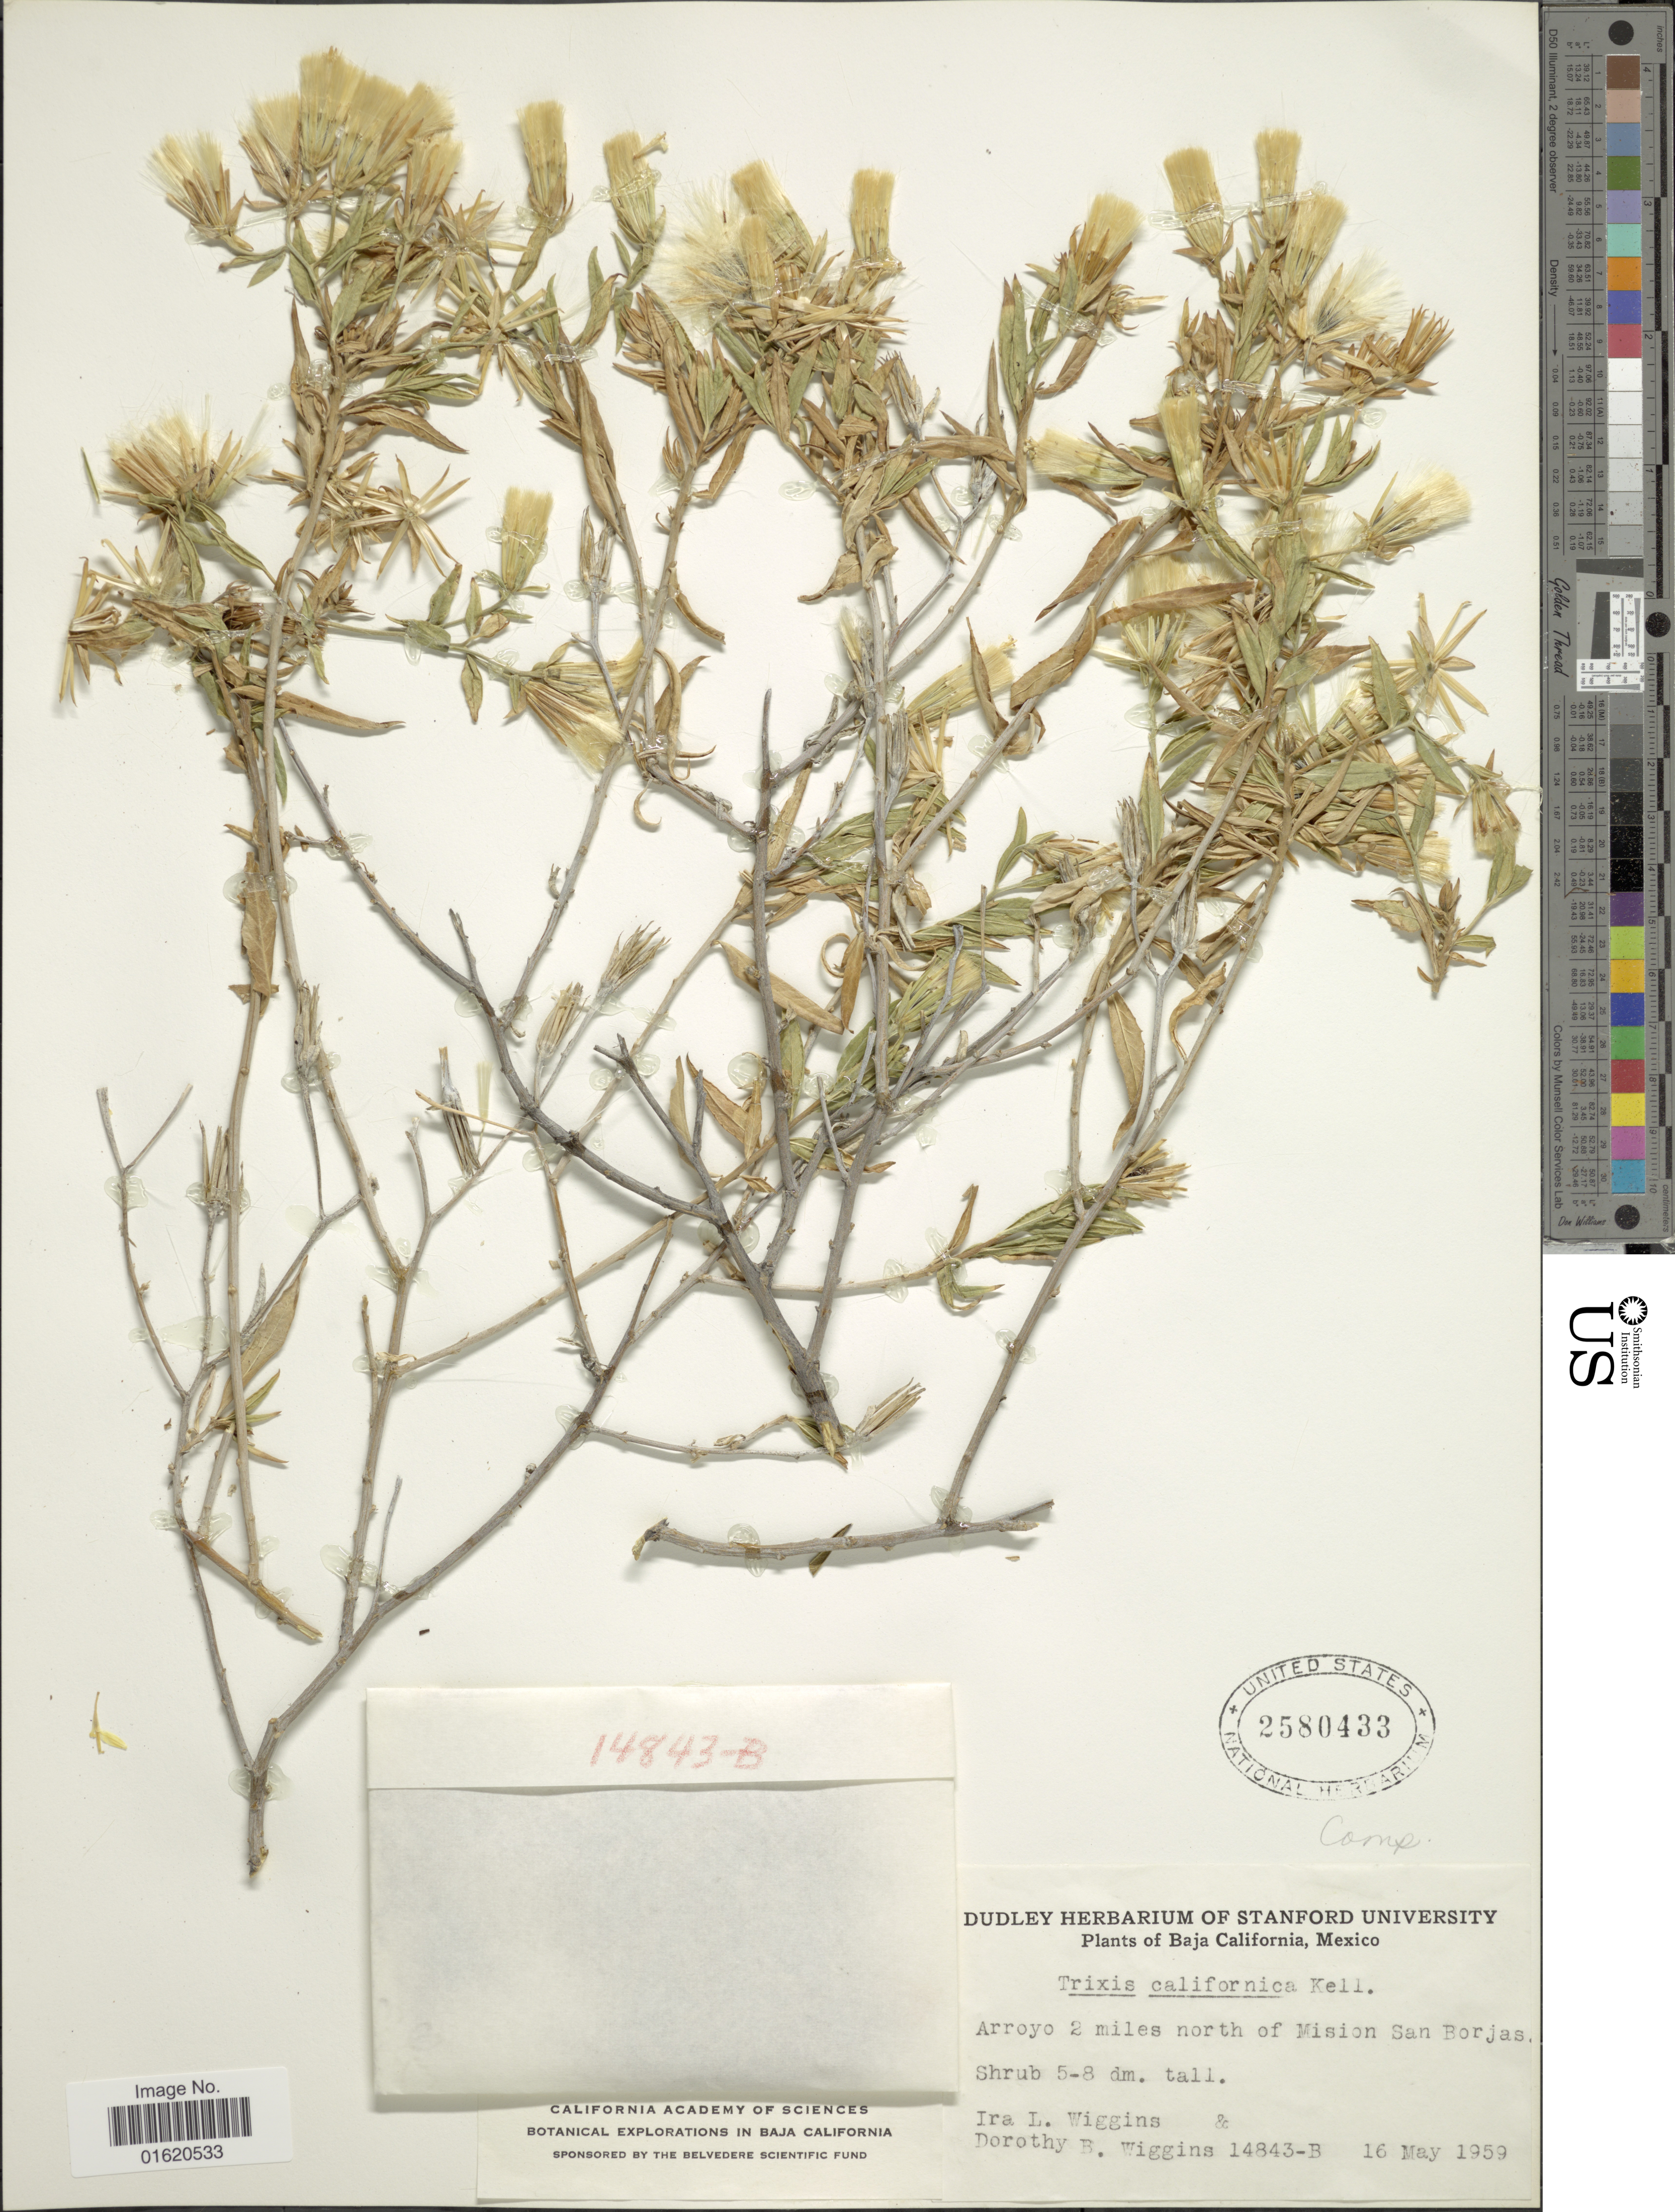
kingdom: Plantae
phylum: Tracheophyta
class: Magnoliopsida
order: Asterales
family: Asteraceae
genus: Trixis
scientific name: Trixis californica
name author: Kellogg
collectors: I. L. Wiggins & D. B. Wiggins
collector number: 14843-B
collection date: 1959-05-16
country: Mexico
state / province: Baja California Norte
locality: Arroyo 2 miles north of Mision San Borjas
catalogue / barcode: US 2580433